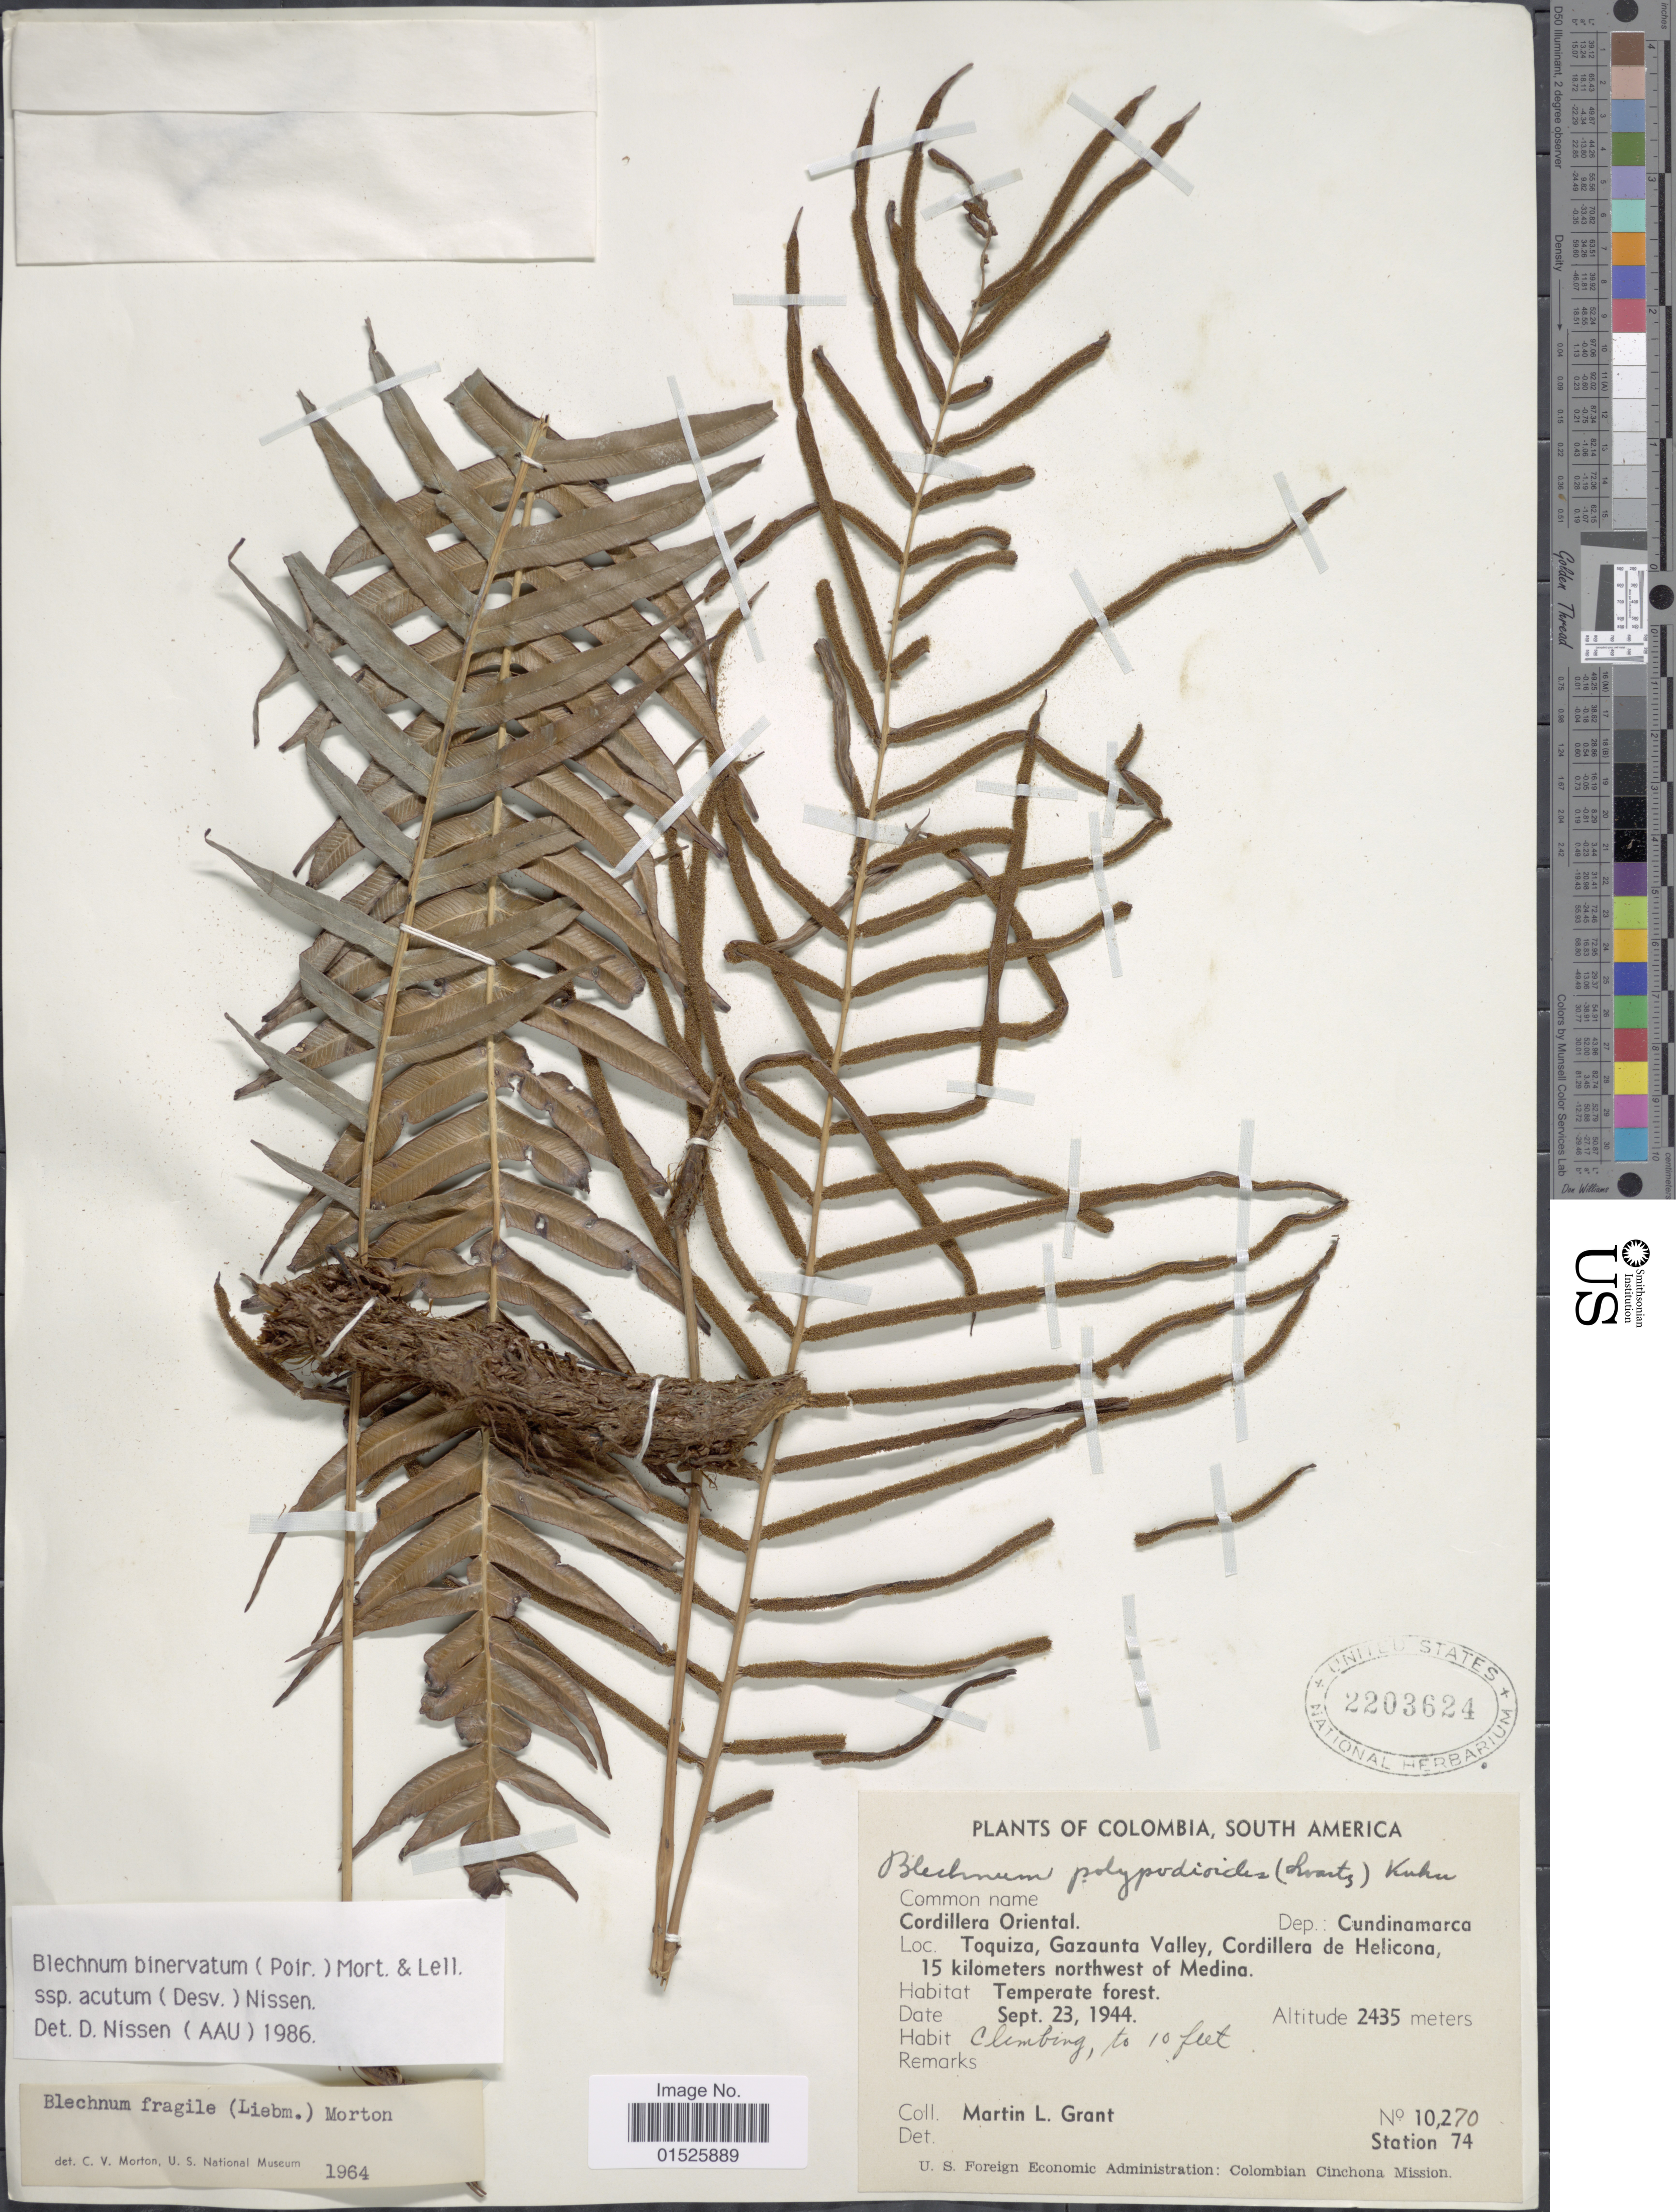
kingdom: Plantae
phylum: Tracheophyta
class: Polypodiopsida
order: Polypodiales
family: Blechnaceae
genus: Blechnum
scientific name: Blechnum fragile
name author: (Liebm.) C.V. Morton & Lellinger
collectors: M. L. Grant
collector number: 10270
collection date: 1944-09-23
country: Colombia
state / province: Cundinamarca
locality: Cordillera Oriental. Toquiza, Gazaunta Valley. Cordillera de Helicona, 15 kilometers northwest of Medina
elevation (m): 2435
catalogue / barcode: US 2203624